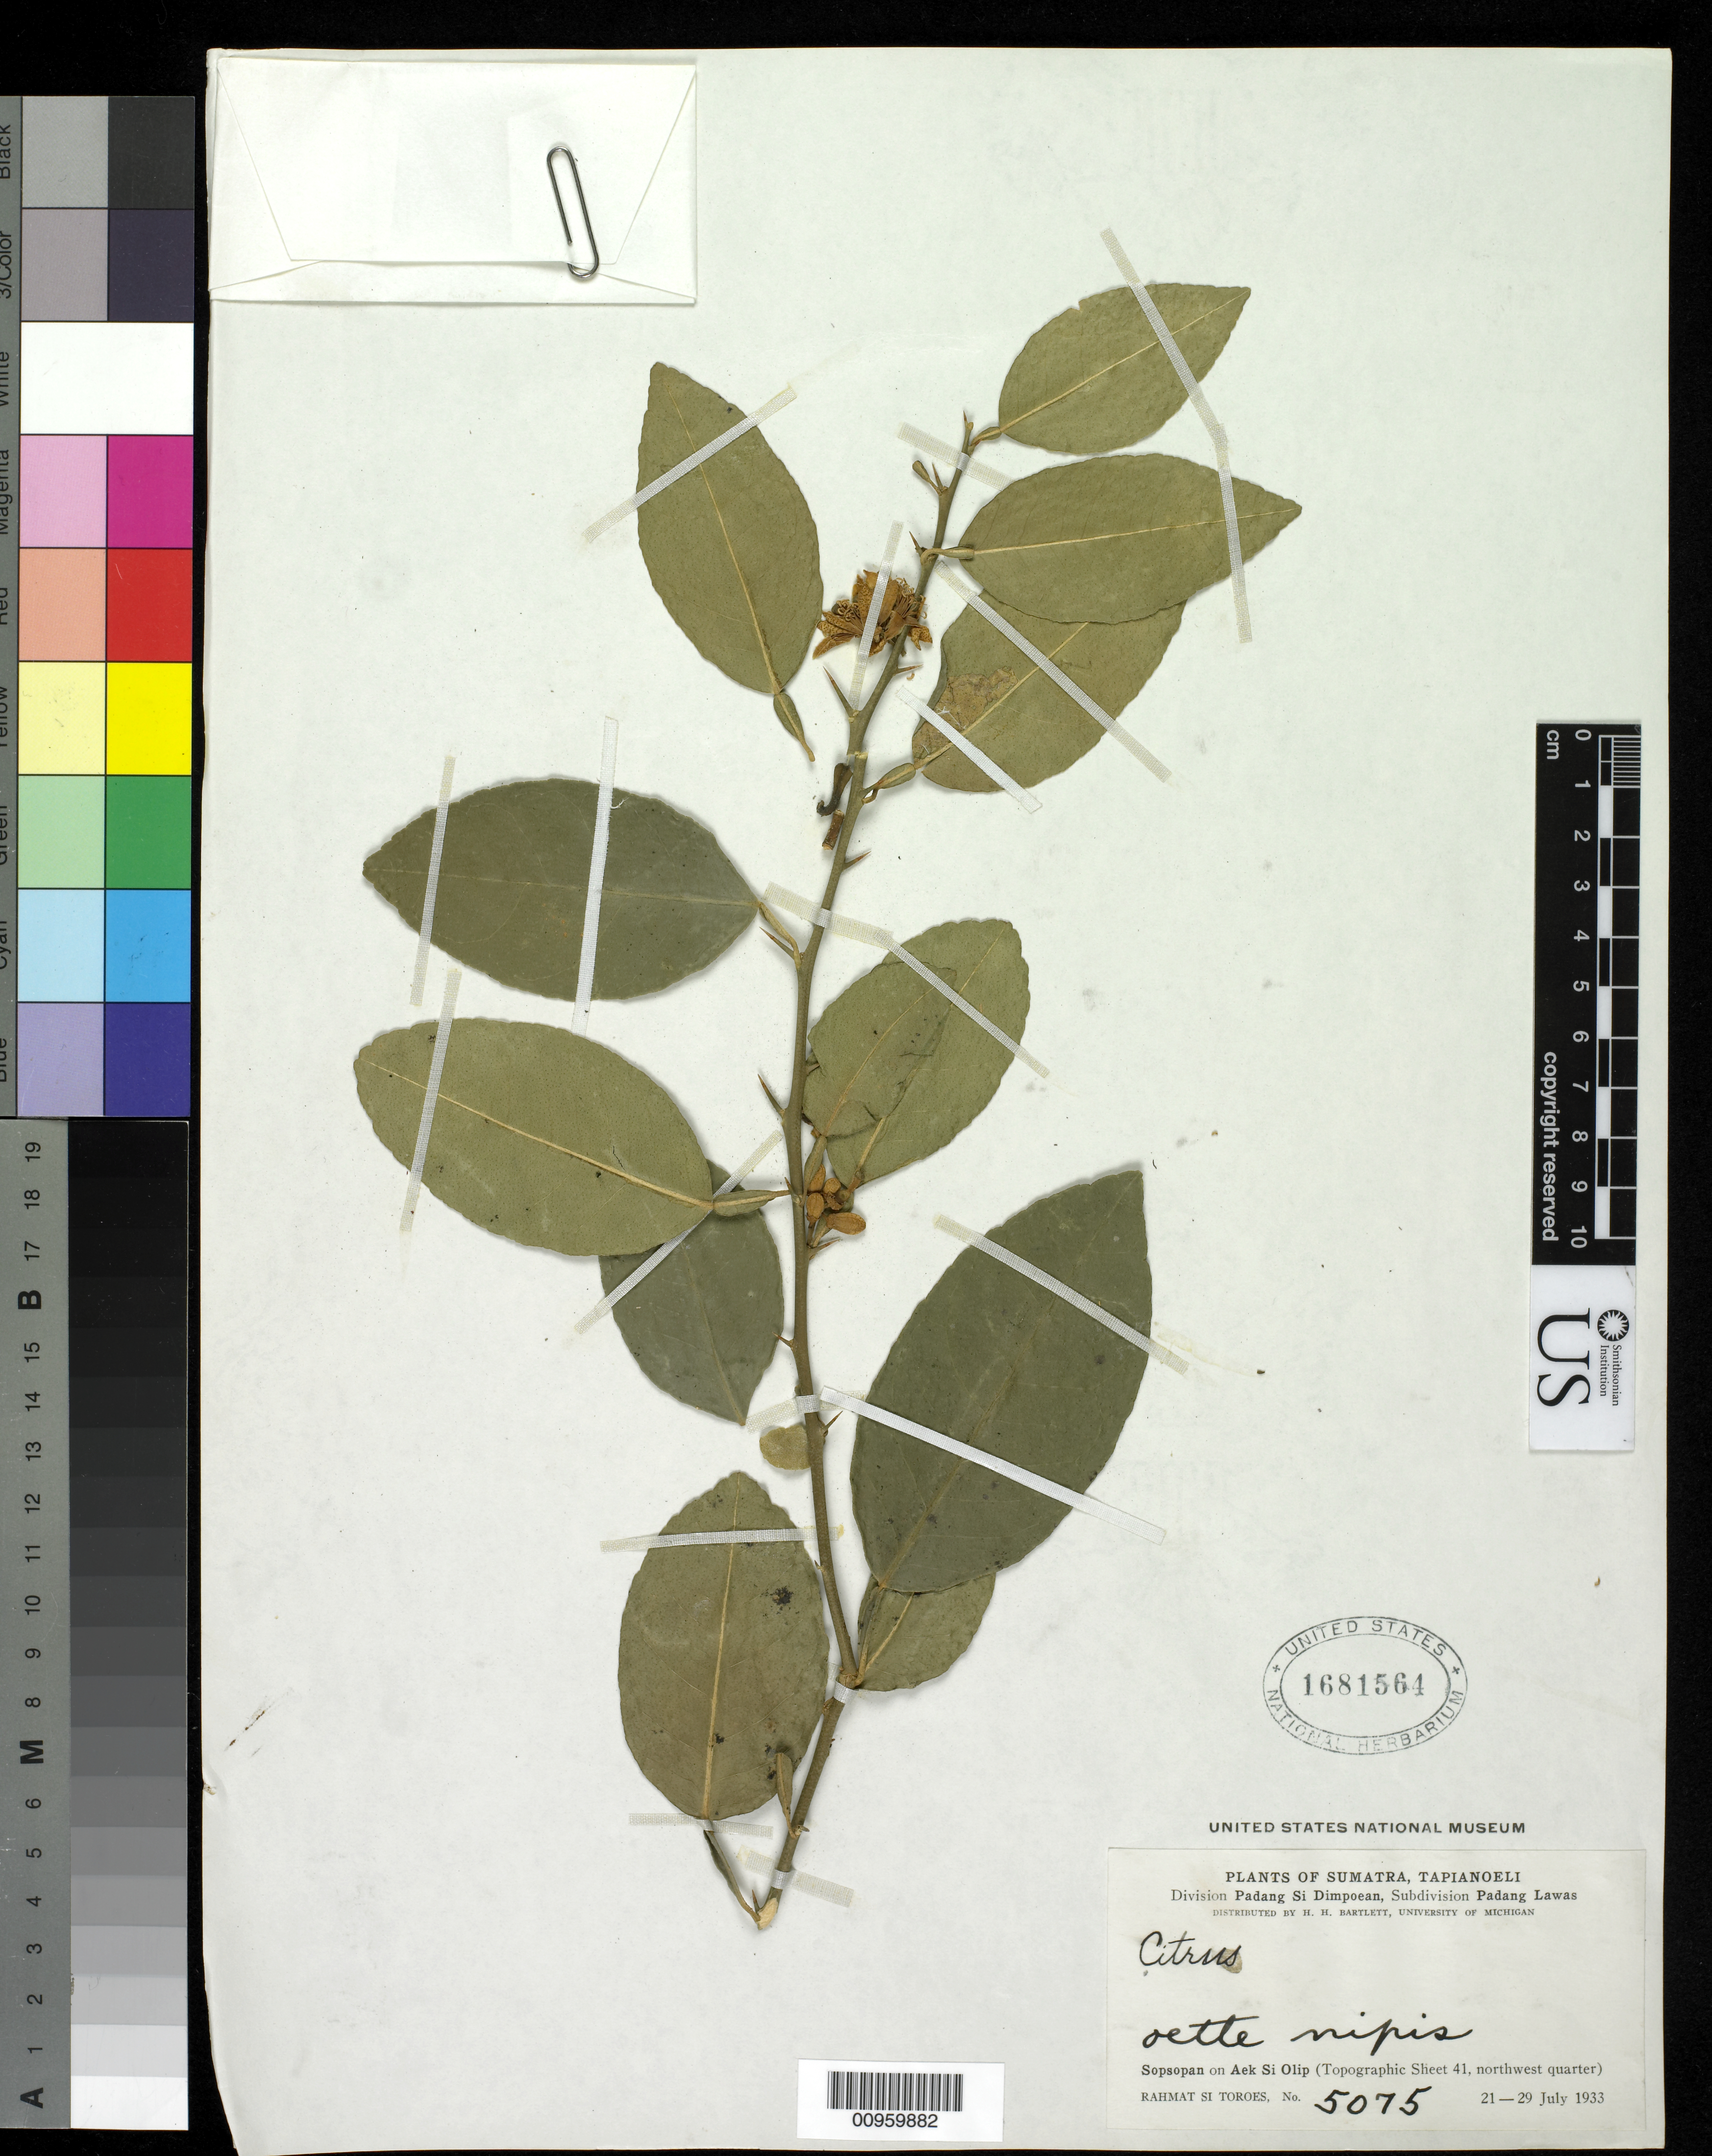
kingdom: Plantae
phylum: Tracheophyta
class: Magnoliopsida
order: Sapindales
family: Rutaceae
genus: Citrus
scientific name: Citrus sp.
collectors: Rahmat Si Boeea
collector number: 5075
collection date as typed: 21 Jul 1933 to 29 Jul 1933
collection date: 1933-07-21/1933-07-29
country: Indonesia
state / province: Sumatra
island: Sumatra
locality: Tapianoeli, Division Padang Si Dimpoean, Subdivision Padang Lawas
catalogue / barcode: US 1681564